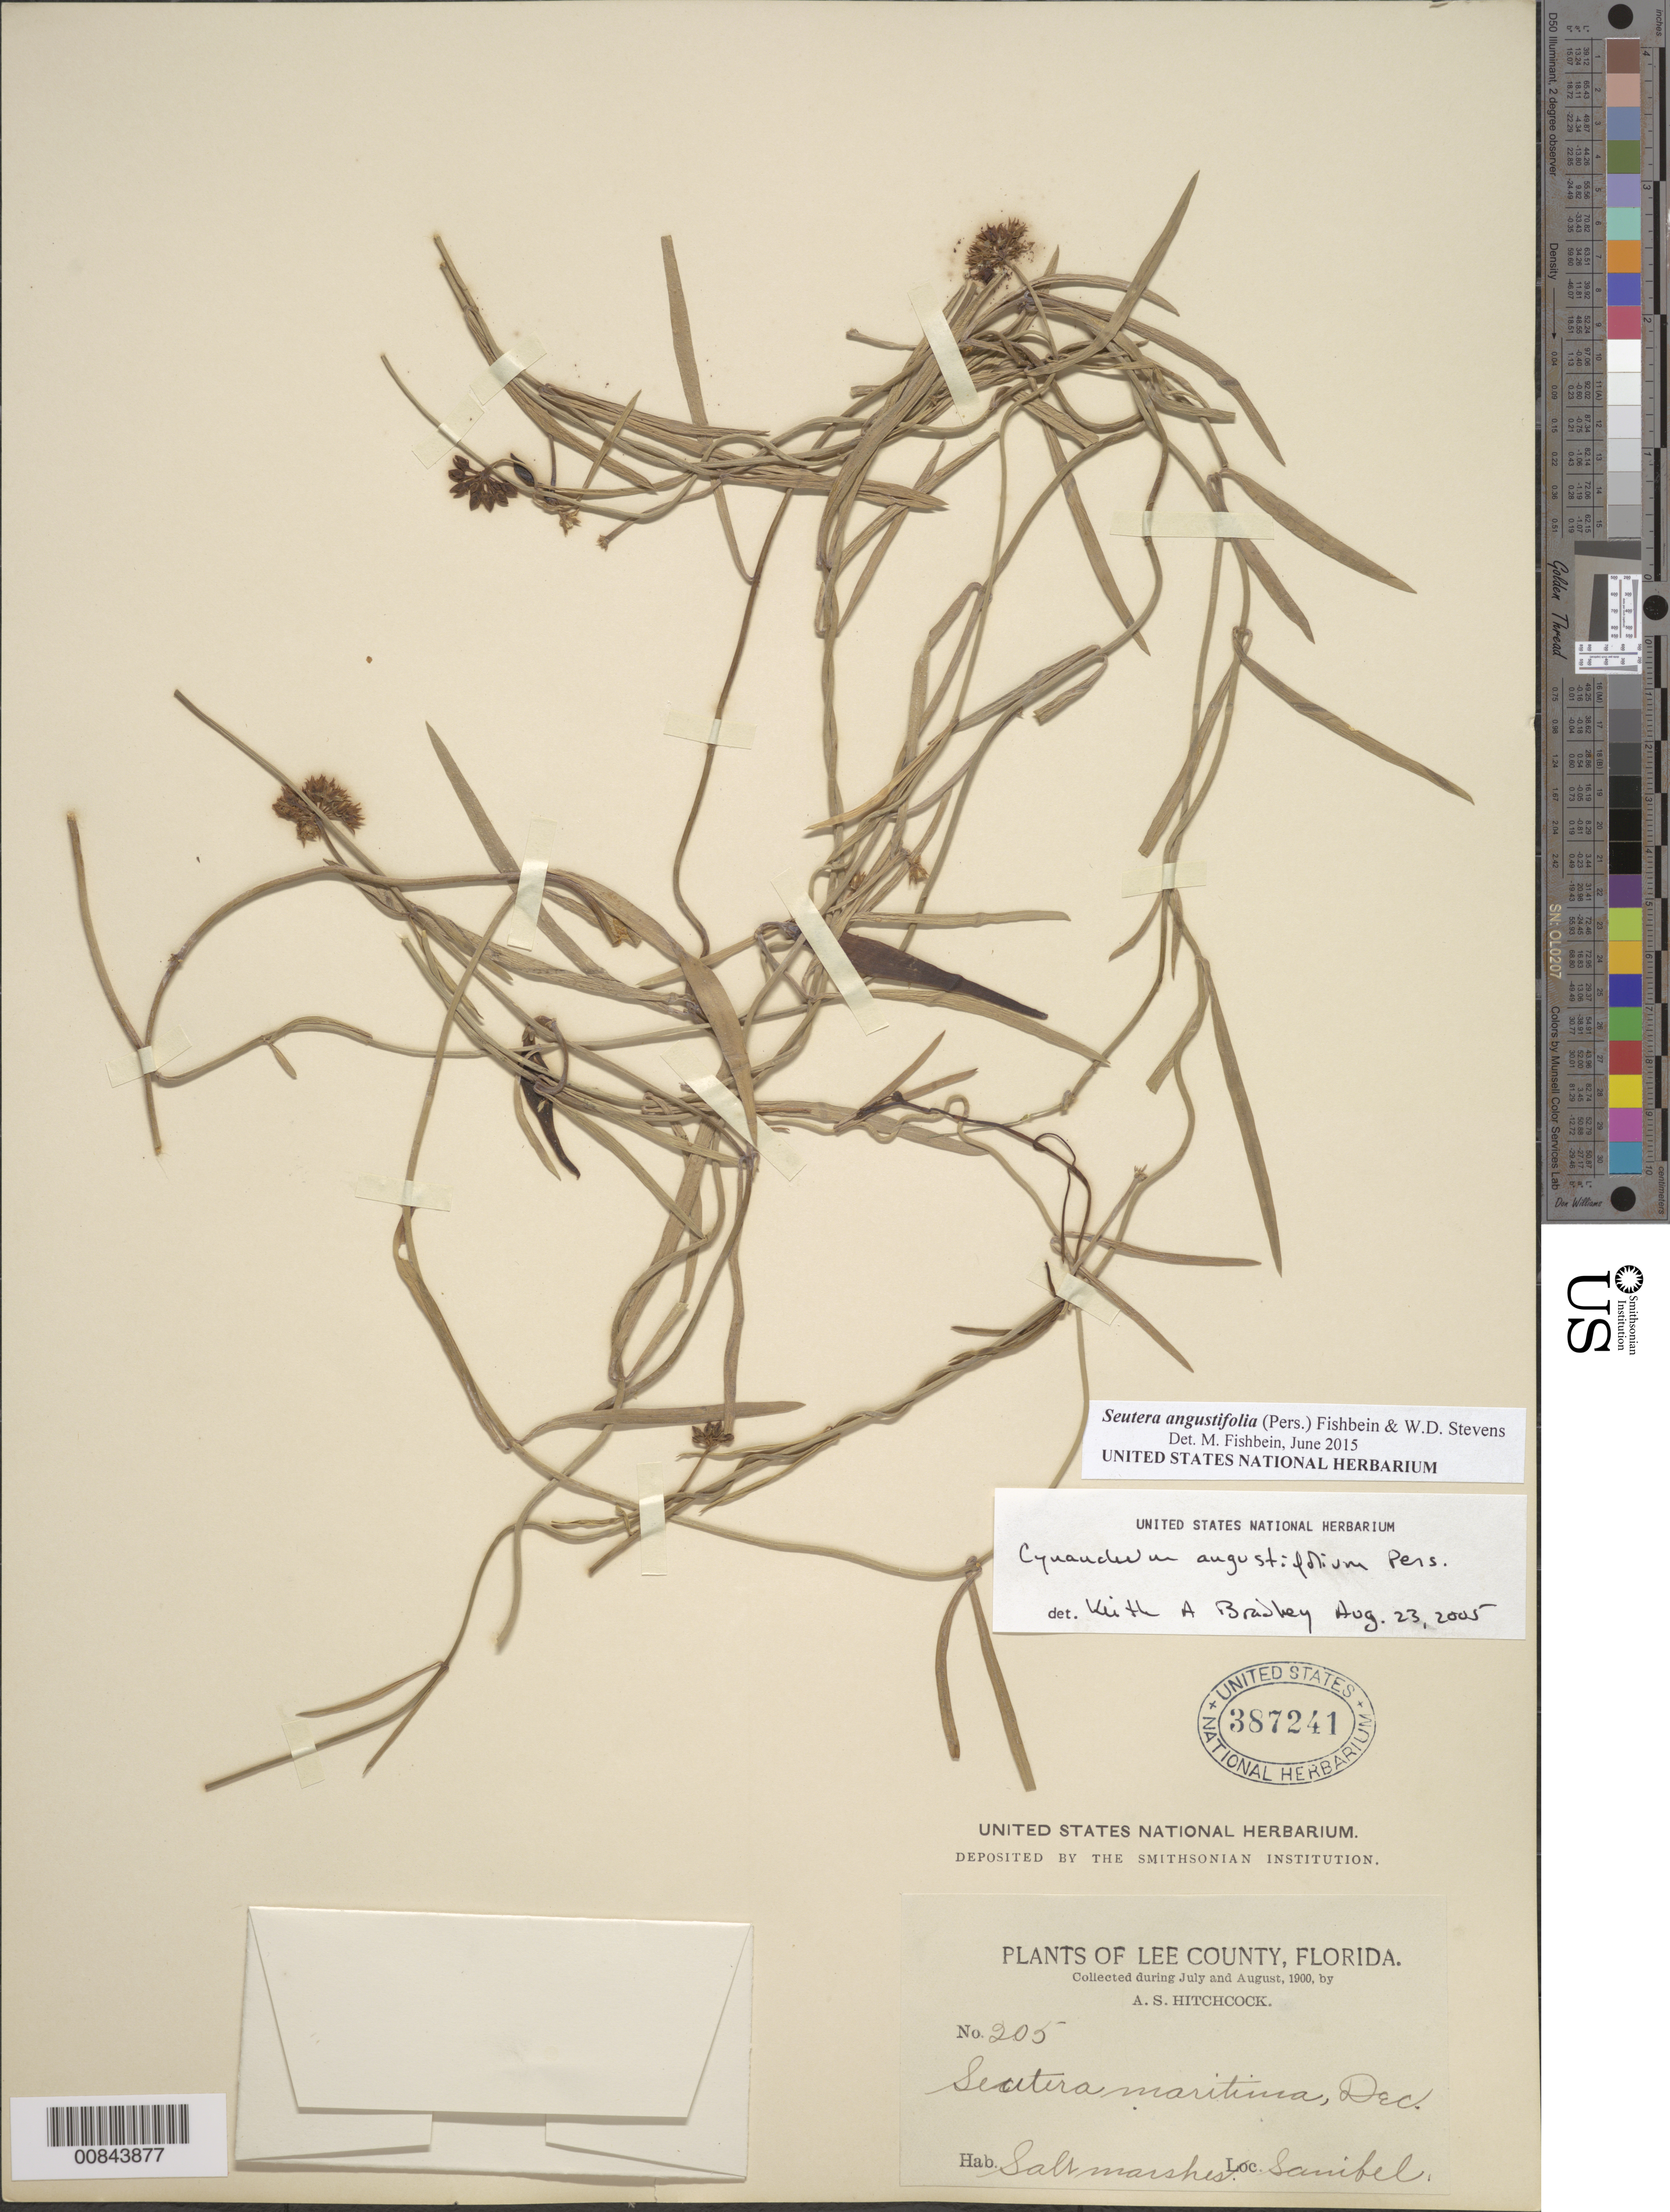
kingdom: Plantae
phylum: Tracheophyta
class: Magnoliopsida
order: Gentianales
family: Apocynaceae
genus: Seutera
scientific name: Seutera angustifolia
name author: Fishbein & W.D. Stevens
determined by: Fishbein, M.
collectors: A. S. Hitchcock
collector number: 205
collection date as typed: Jul 1900 to -- Aug 1900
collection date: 1900-07/1900-08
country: United States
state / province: Florida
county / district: Lee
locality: Sanibel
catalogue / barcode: US 387241